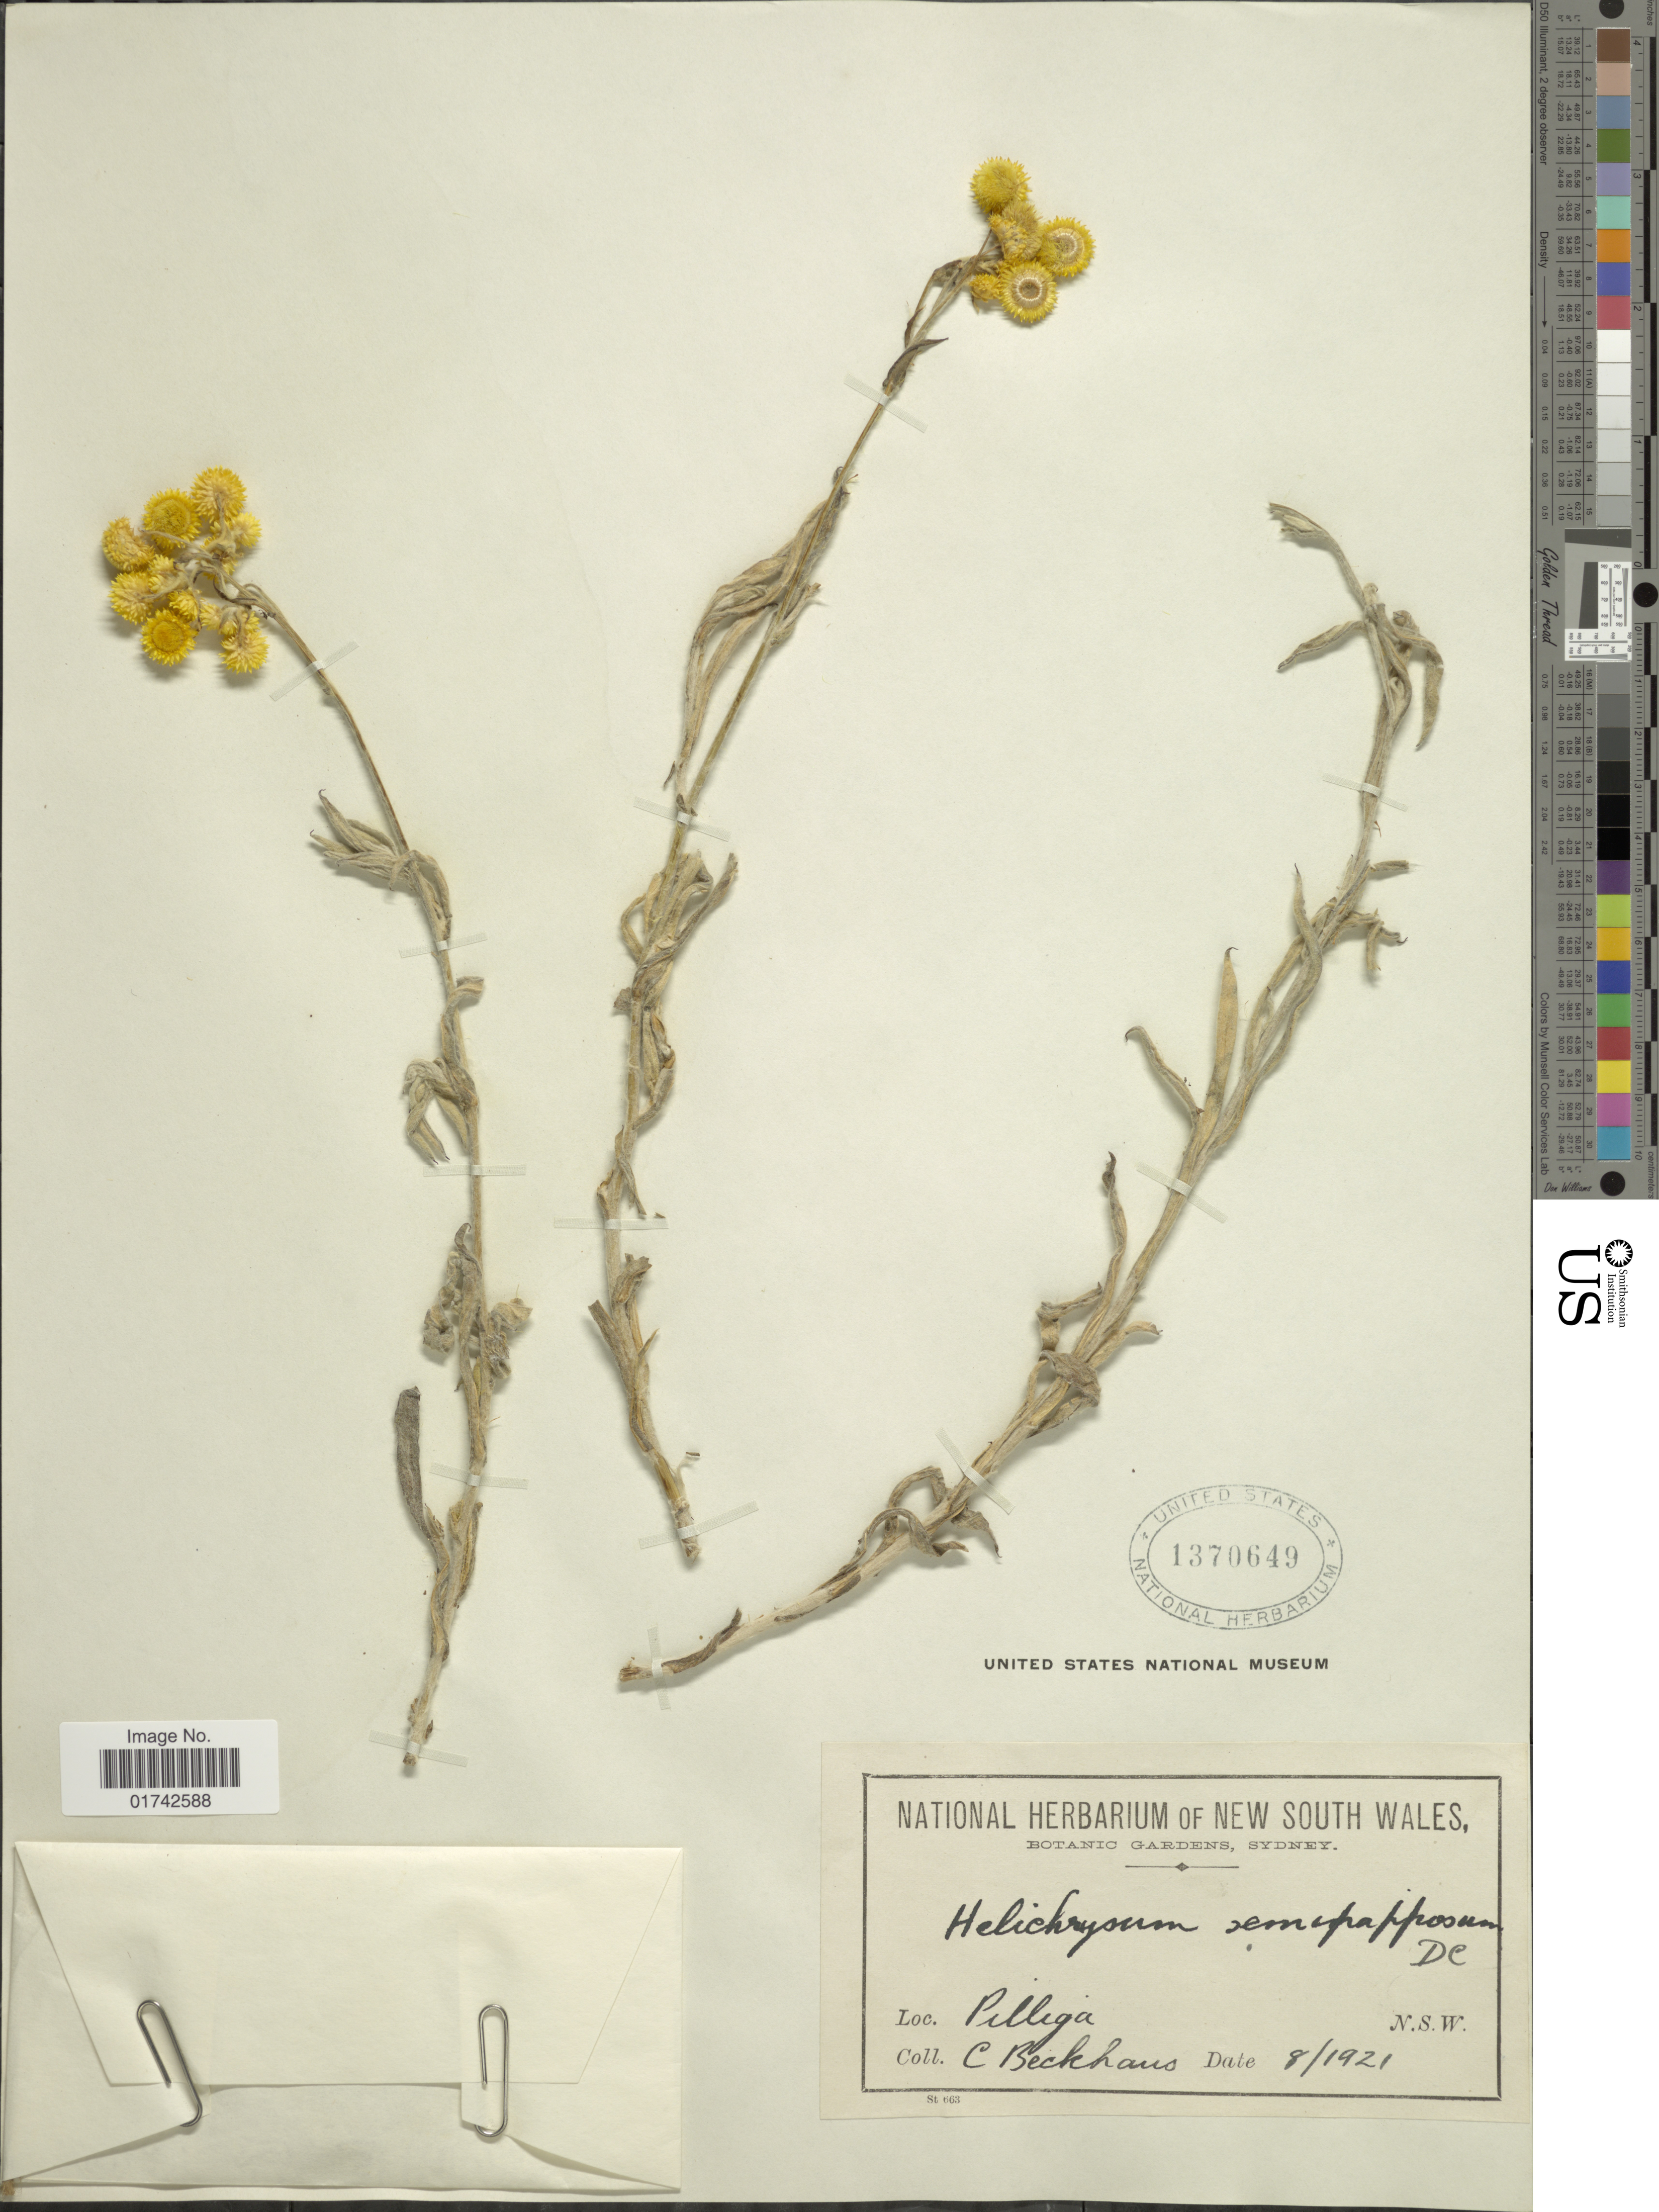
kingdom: Plantae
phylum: Tracheophyta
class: Magnoliopsida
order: Asterales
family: Asteraceae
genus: Helichrysum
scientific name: Helichrysum semipapposum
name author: DC.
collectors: C. Beckhaus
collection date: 1921-08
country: Australia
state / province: New South Wales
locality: Pilligia. N.S.W.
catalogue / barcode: US 1370649